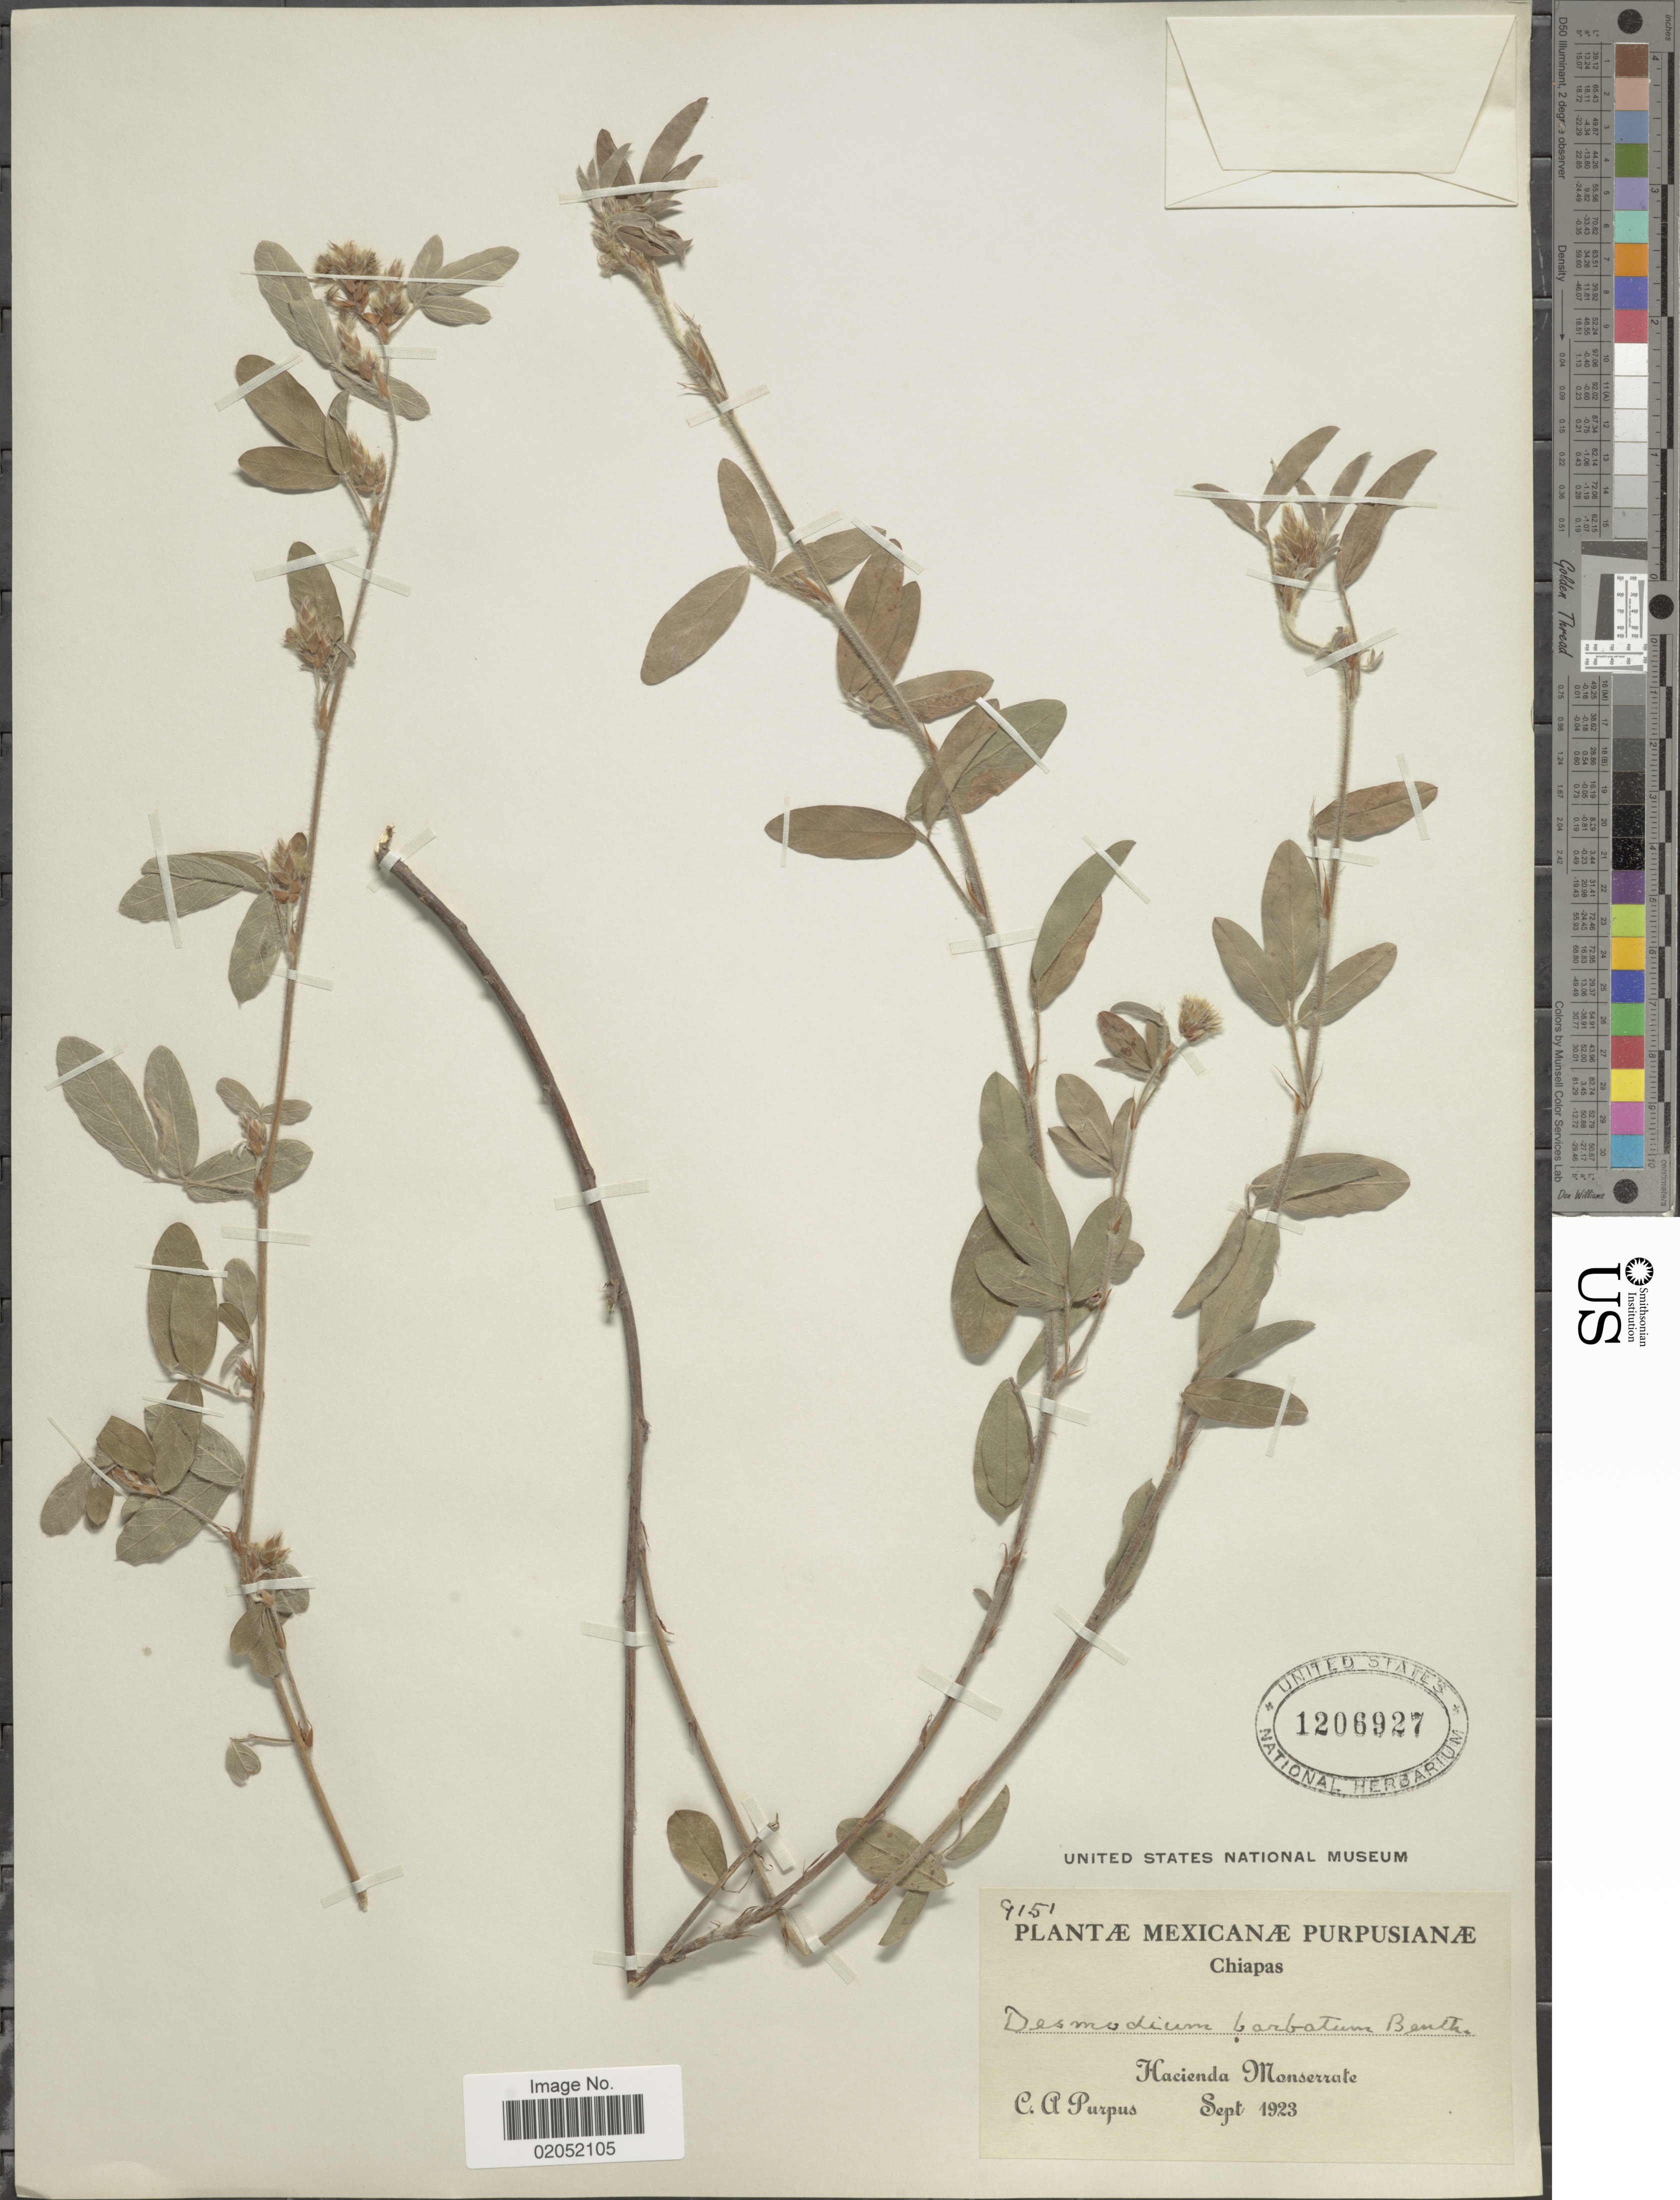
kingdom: Plantae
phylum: Tracheophyta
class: Magnoliopsida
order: Fabales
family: Fabaceae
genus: Grona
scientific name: Grona barbata var. barbata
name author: (L.) H. Ohashi & K. Ohashi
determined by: Strong, Mark T., (BOT), Smithsonian Institution - National Museum of Natural History (UNITED STATES)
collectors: C. A. Purpus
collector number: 9151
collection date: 1923-09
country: Mexico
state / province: Chiapas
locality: Hacienda Monserrate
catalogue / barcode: US 1206927